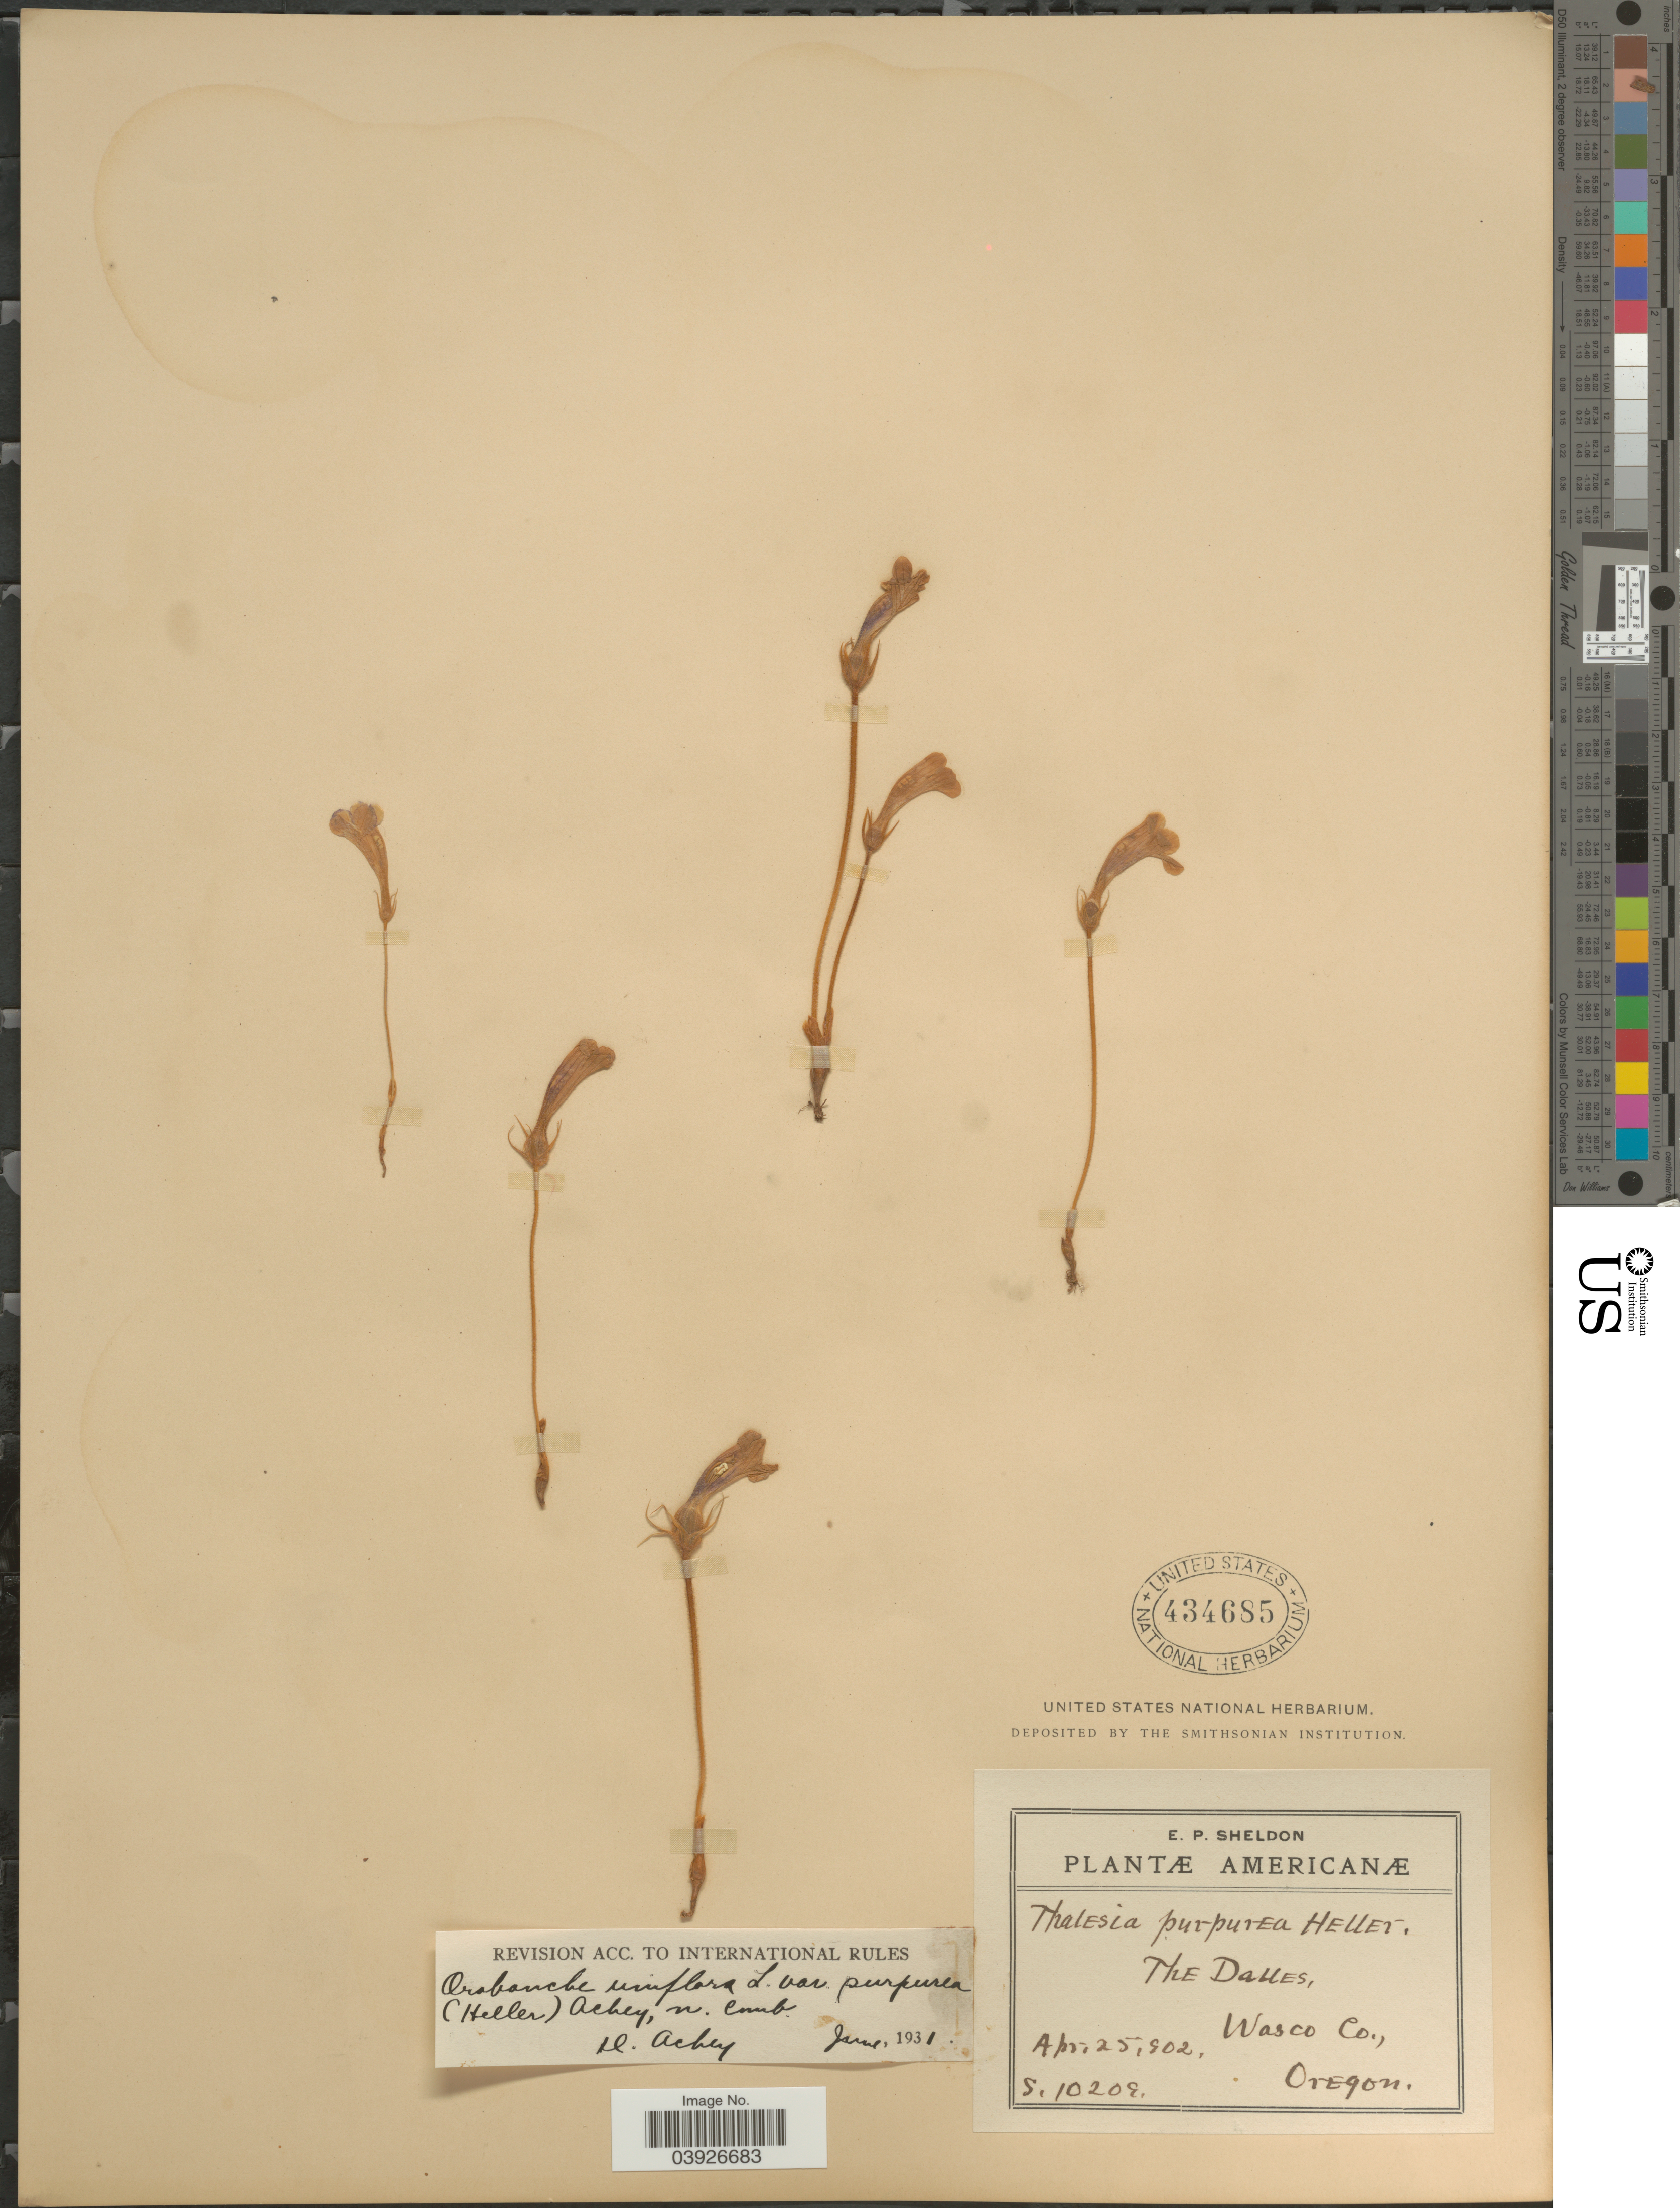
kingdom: Plantae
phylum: Tracheophyta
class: Magnoliopsida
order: Lamiales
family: Orobanchaceae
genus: Aphyllon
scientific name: Aphyllon purpureum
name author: (A. Heller) Holub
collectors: E. P. Sheldon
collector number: S10209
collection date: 1902-04-25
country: United States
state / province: Oregon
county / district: Wasco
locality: The Dalles, Wasco Co.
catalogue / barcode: US 434685